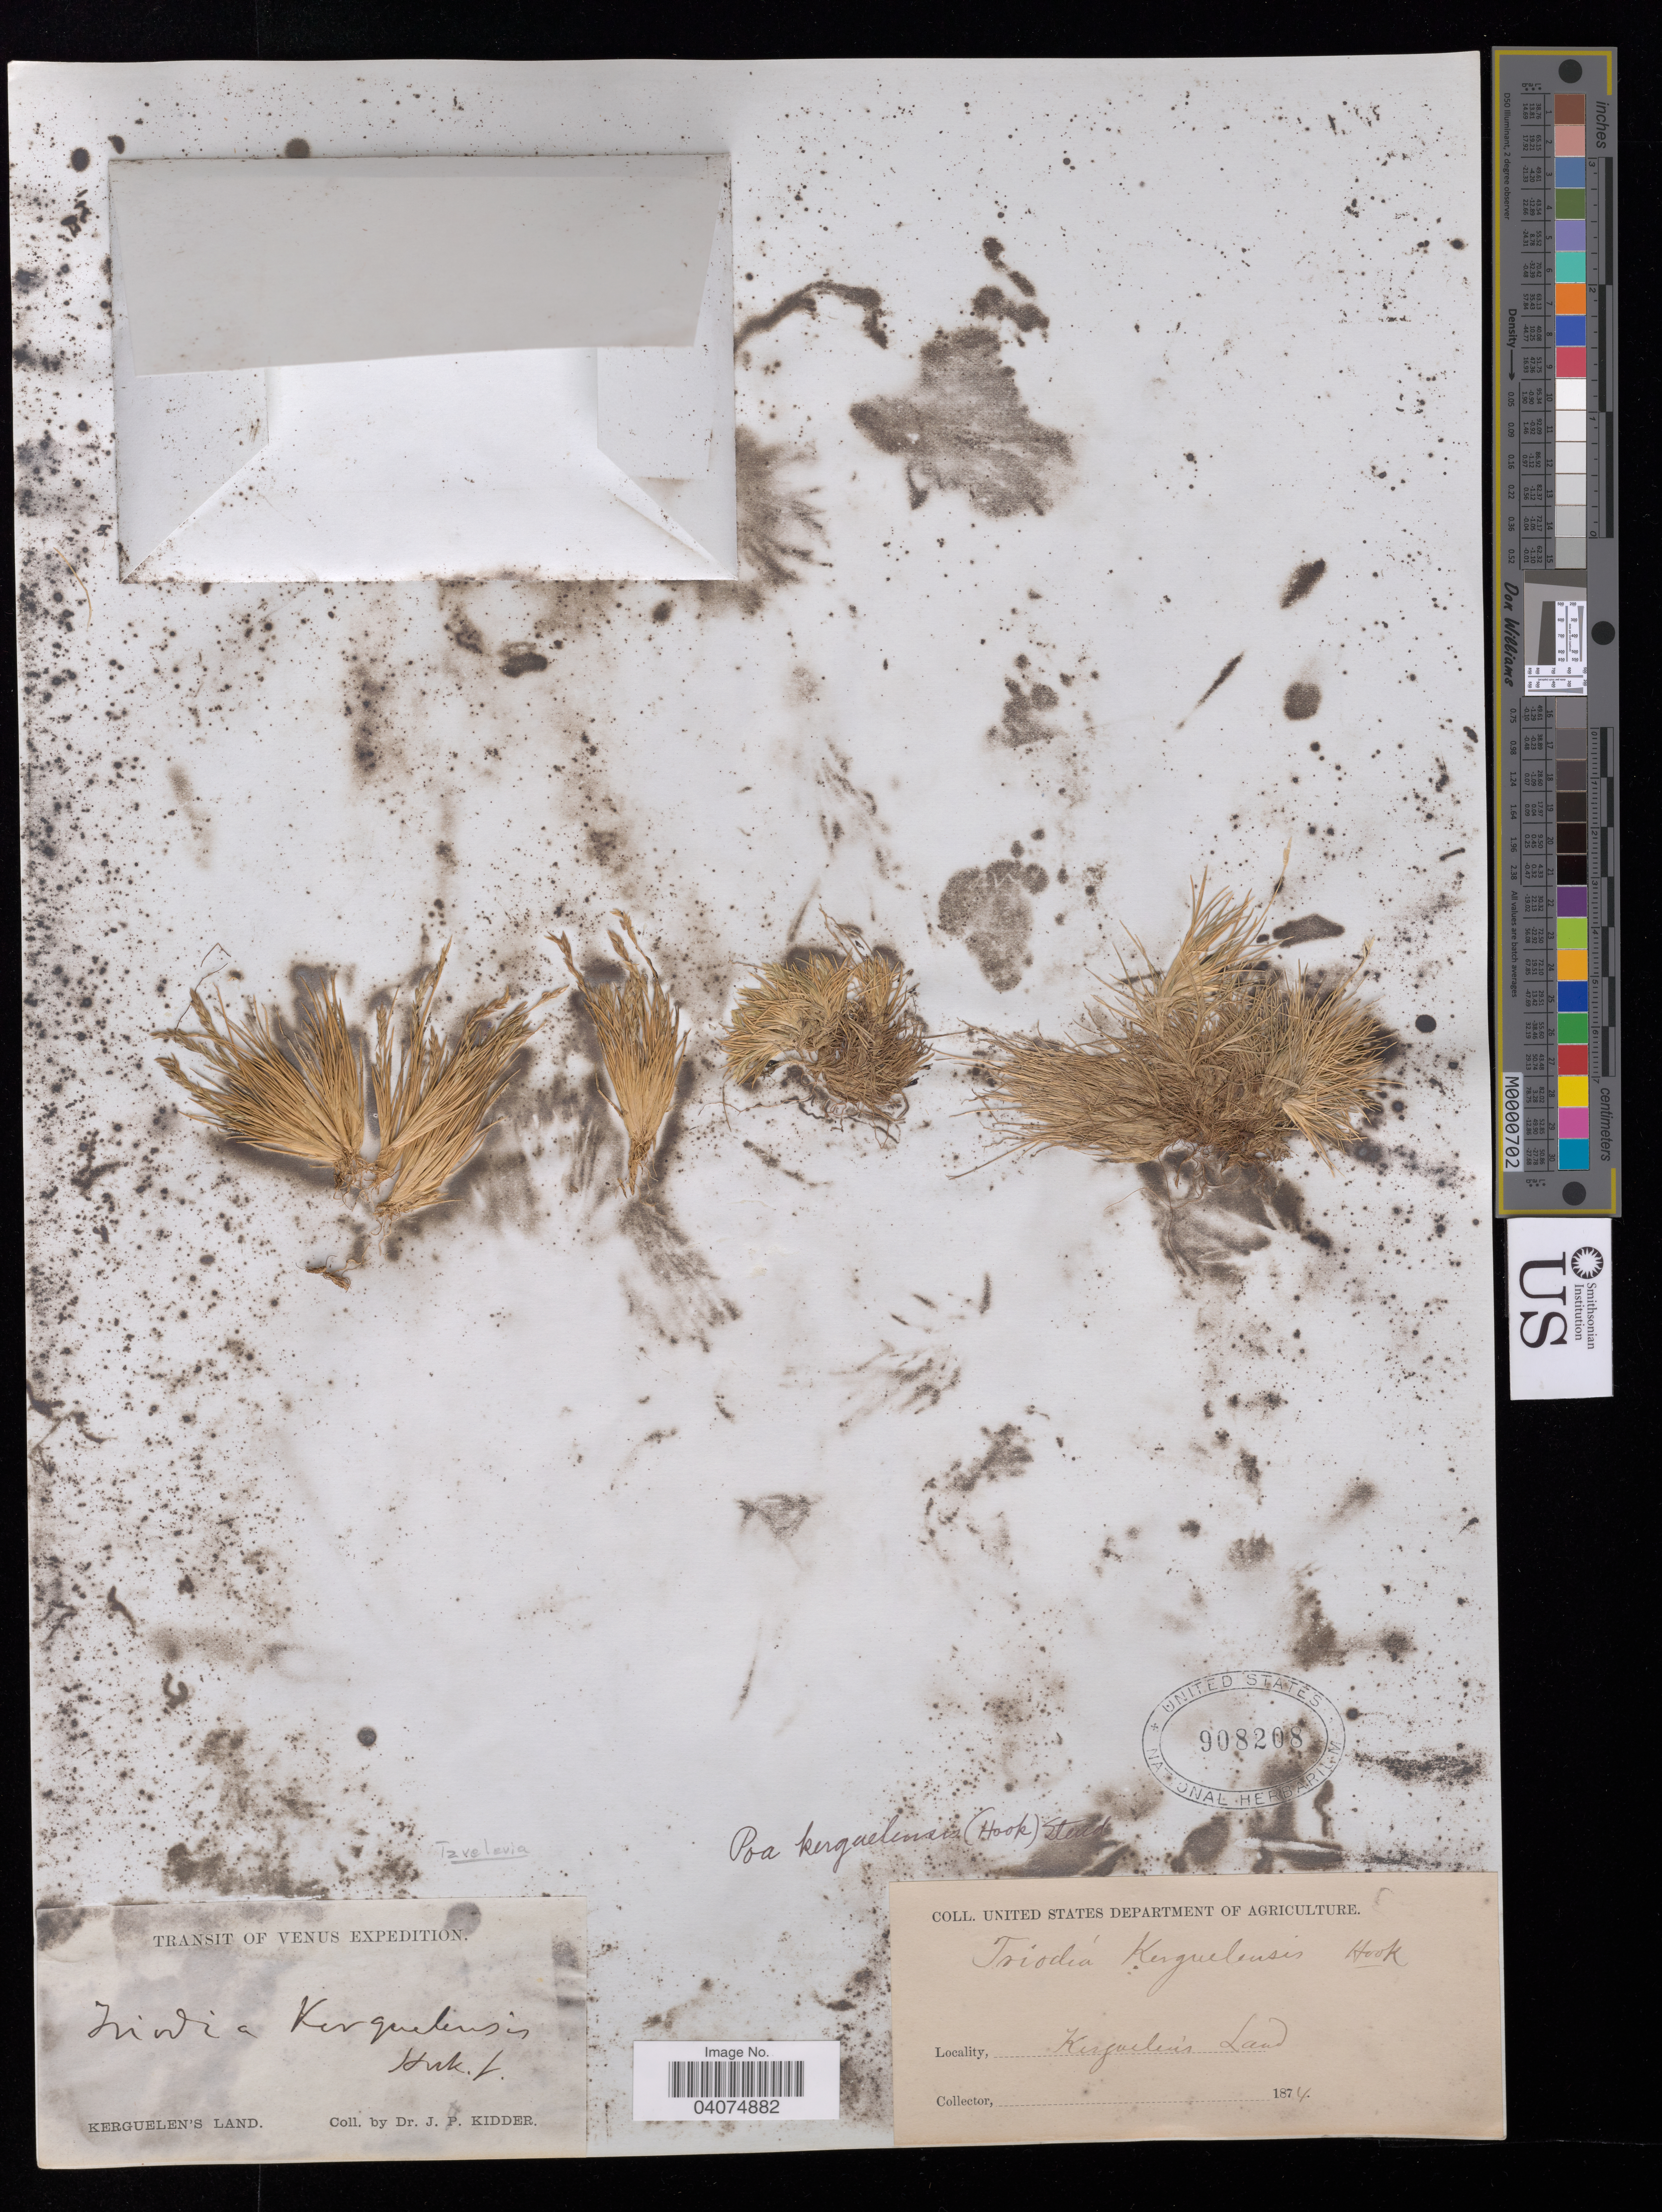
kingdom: Plantae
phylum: Tracheophyta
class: Liliopsida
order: Poales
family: Poaceae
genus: Poa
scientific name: Poa kerguelensis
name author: (Hook. f.) Steud.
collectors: J. Kidder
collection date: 1874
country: French Southern Territories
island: Kerguelen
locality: Kerguelen's Land.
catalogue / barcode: US 908208